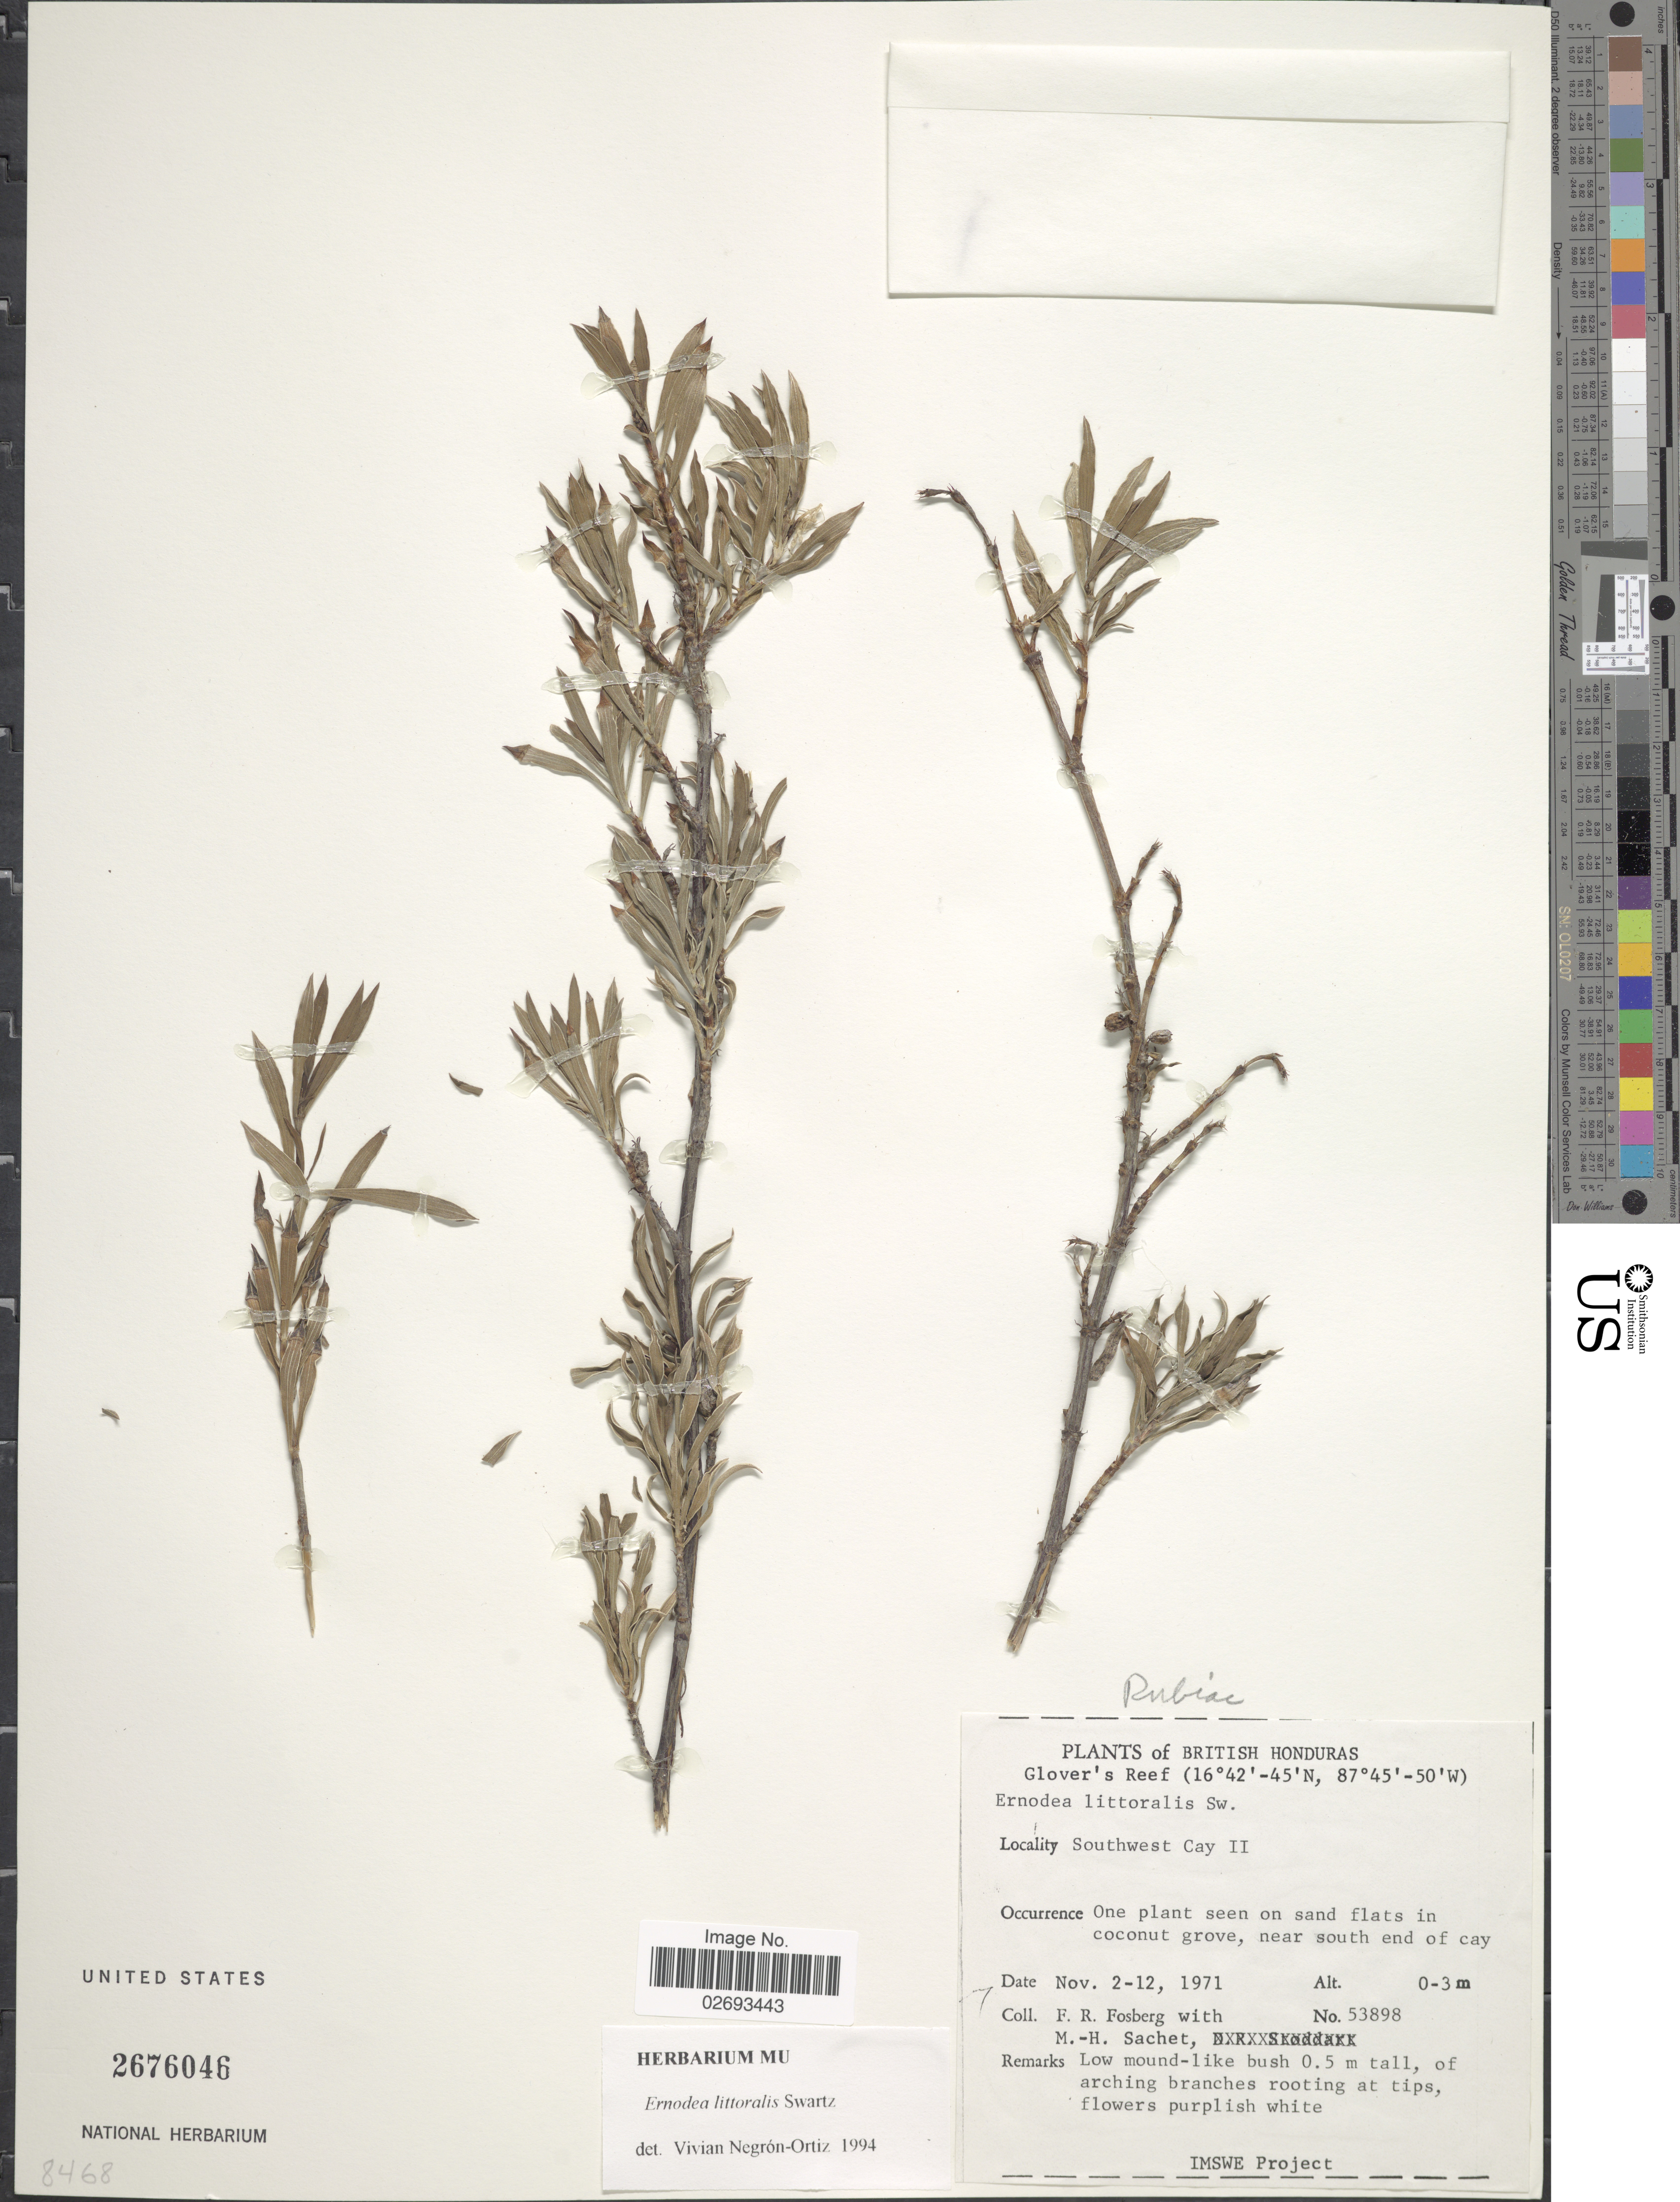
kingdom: Plantae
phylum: Tracheophyta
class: Magnoliopsida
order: Gentianales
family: Rubiaceae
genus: Ernodea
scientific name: Ernodea littoralis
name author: Sw.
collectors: F. R. Fosberg & M.-H. Sachet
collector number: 53898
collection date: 1971-11-02/1971-11-12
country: Belize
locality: British Honduras, Southwest Cay II, near south end of Cay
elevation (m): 0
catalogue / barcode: US 2676046